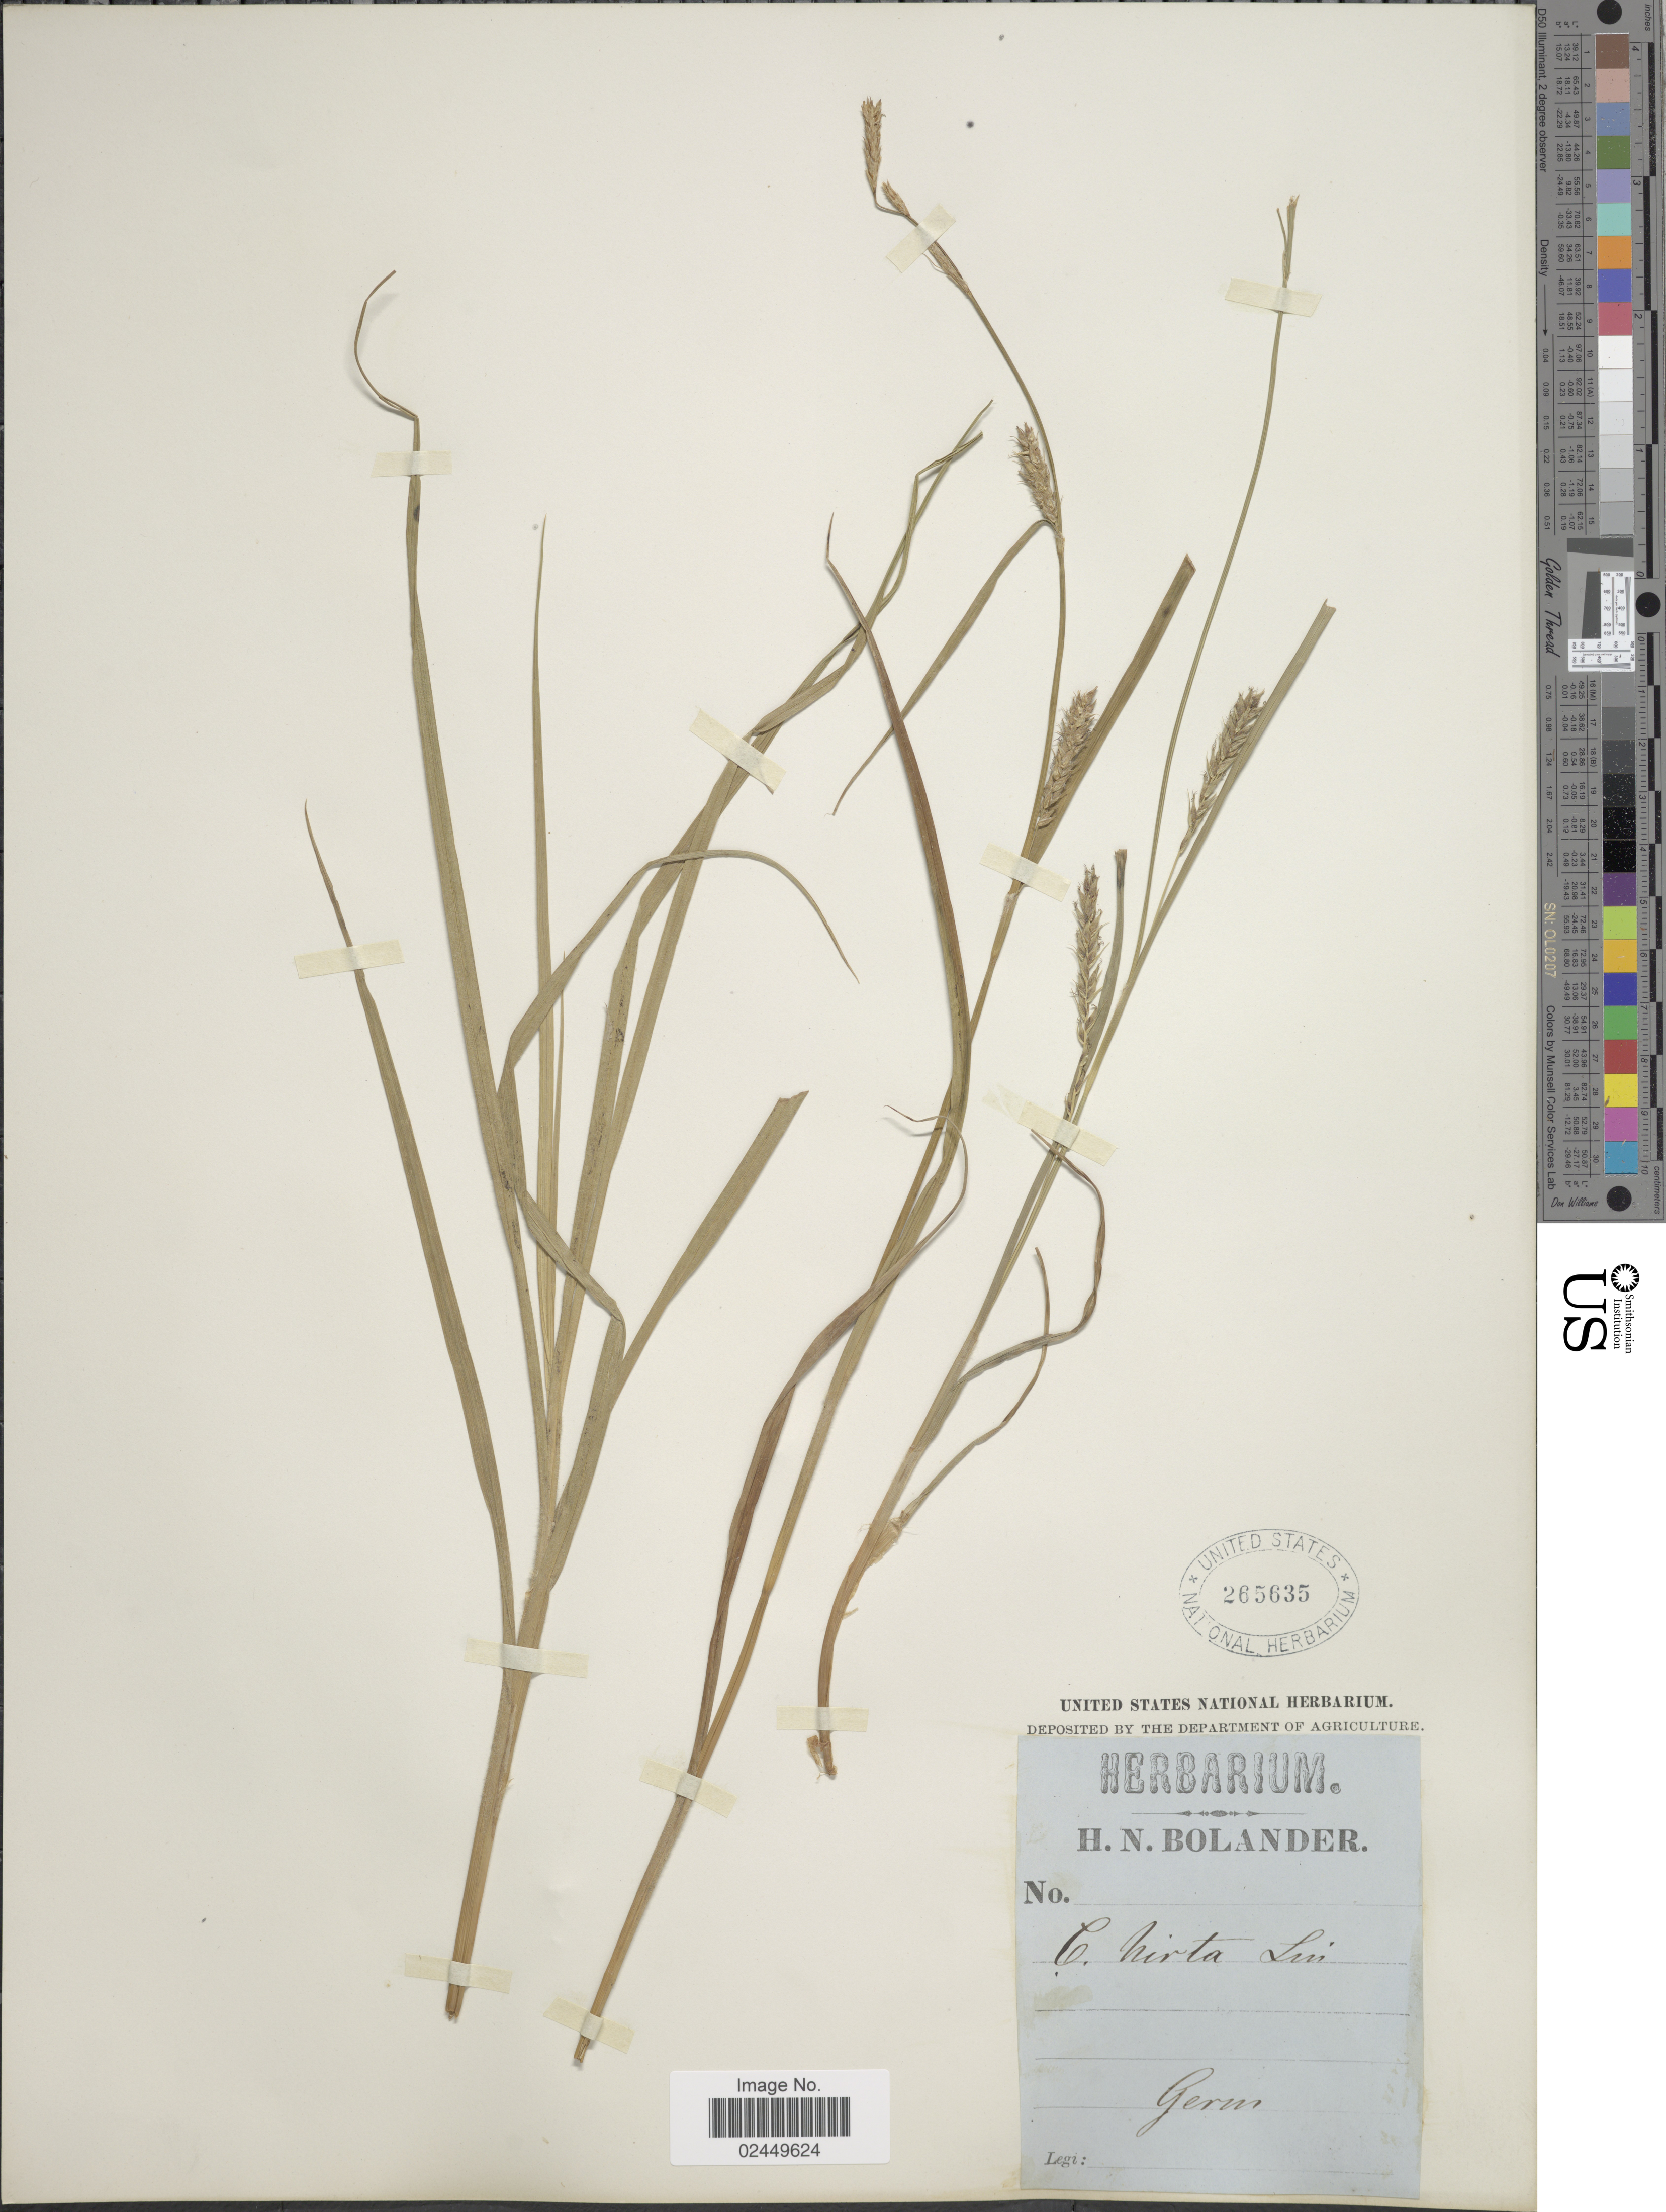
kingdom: Plantae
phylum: Tracheophyta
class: Liliopsida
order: Poales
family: Cyperaceae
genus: Carex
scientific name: Carex hirta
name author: L.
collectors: H. N. Bolander (herbarium)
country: Germany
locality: Germ.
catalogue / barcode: US 265635